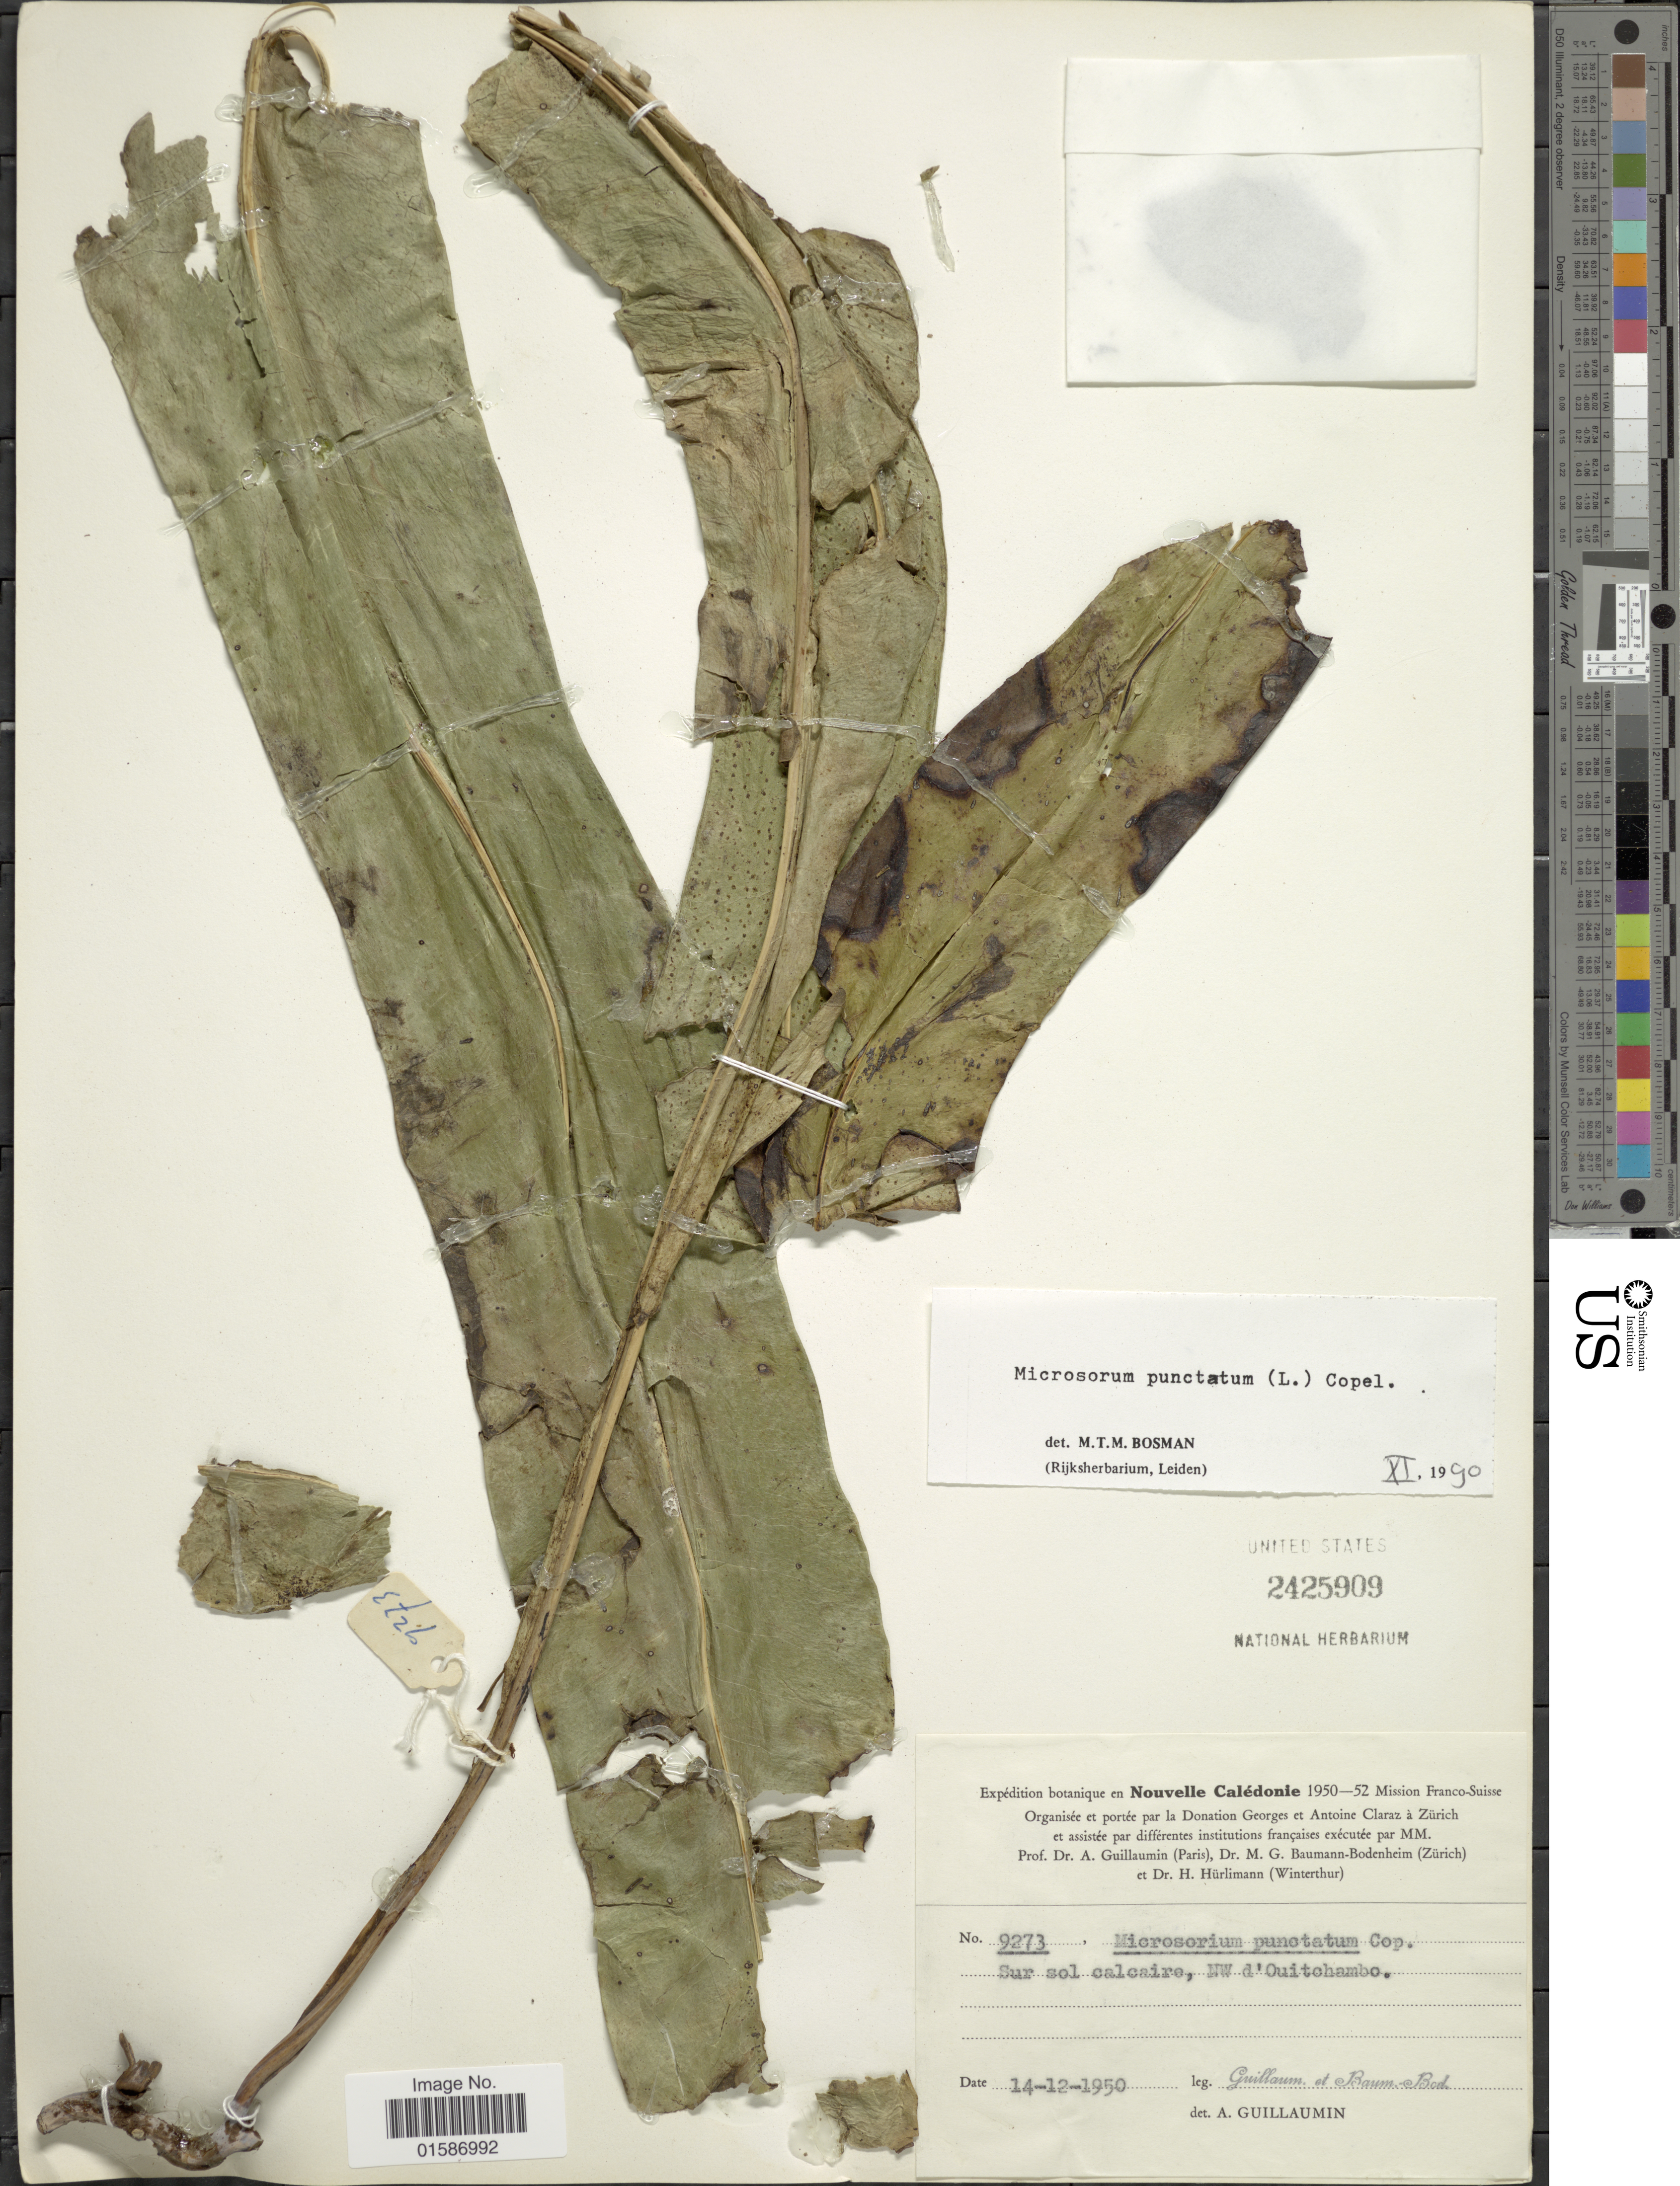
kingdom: Plantae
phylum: Tracheophyta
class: Polypodiopsida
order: Polypodiales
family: Polypodiaceae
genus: Microsorum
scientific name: Microsorum punctatum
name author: (L.) Copel.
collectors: A. Guillaumin & M. G. Baumann-Bodenheim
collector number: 9273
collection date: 1950-12-14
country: New Caledonia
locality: Sur sol calcaire, NW d'Ouitchambo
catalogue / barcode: US 2425909